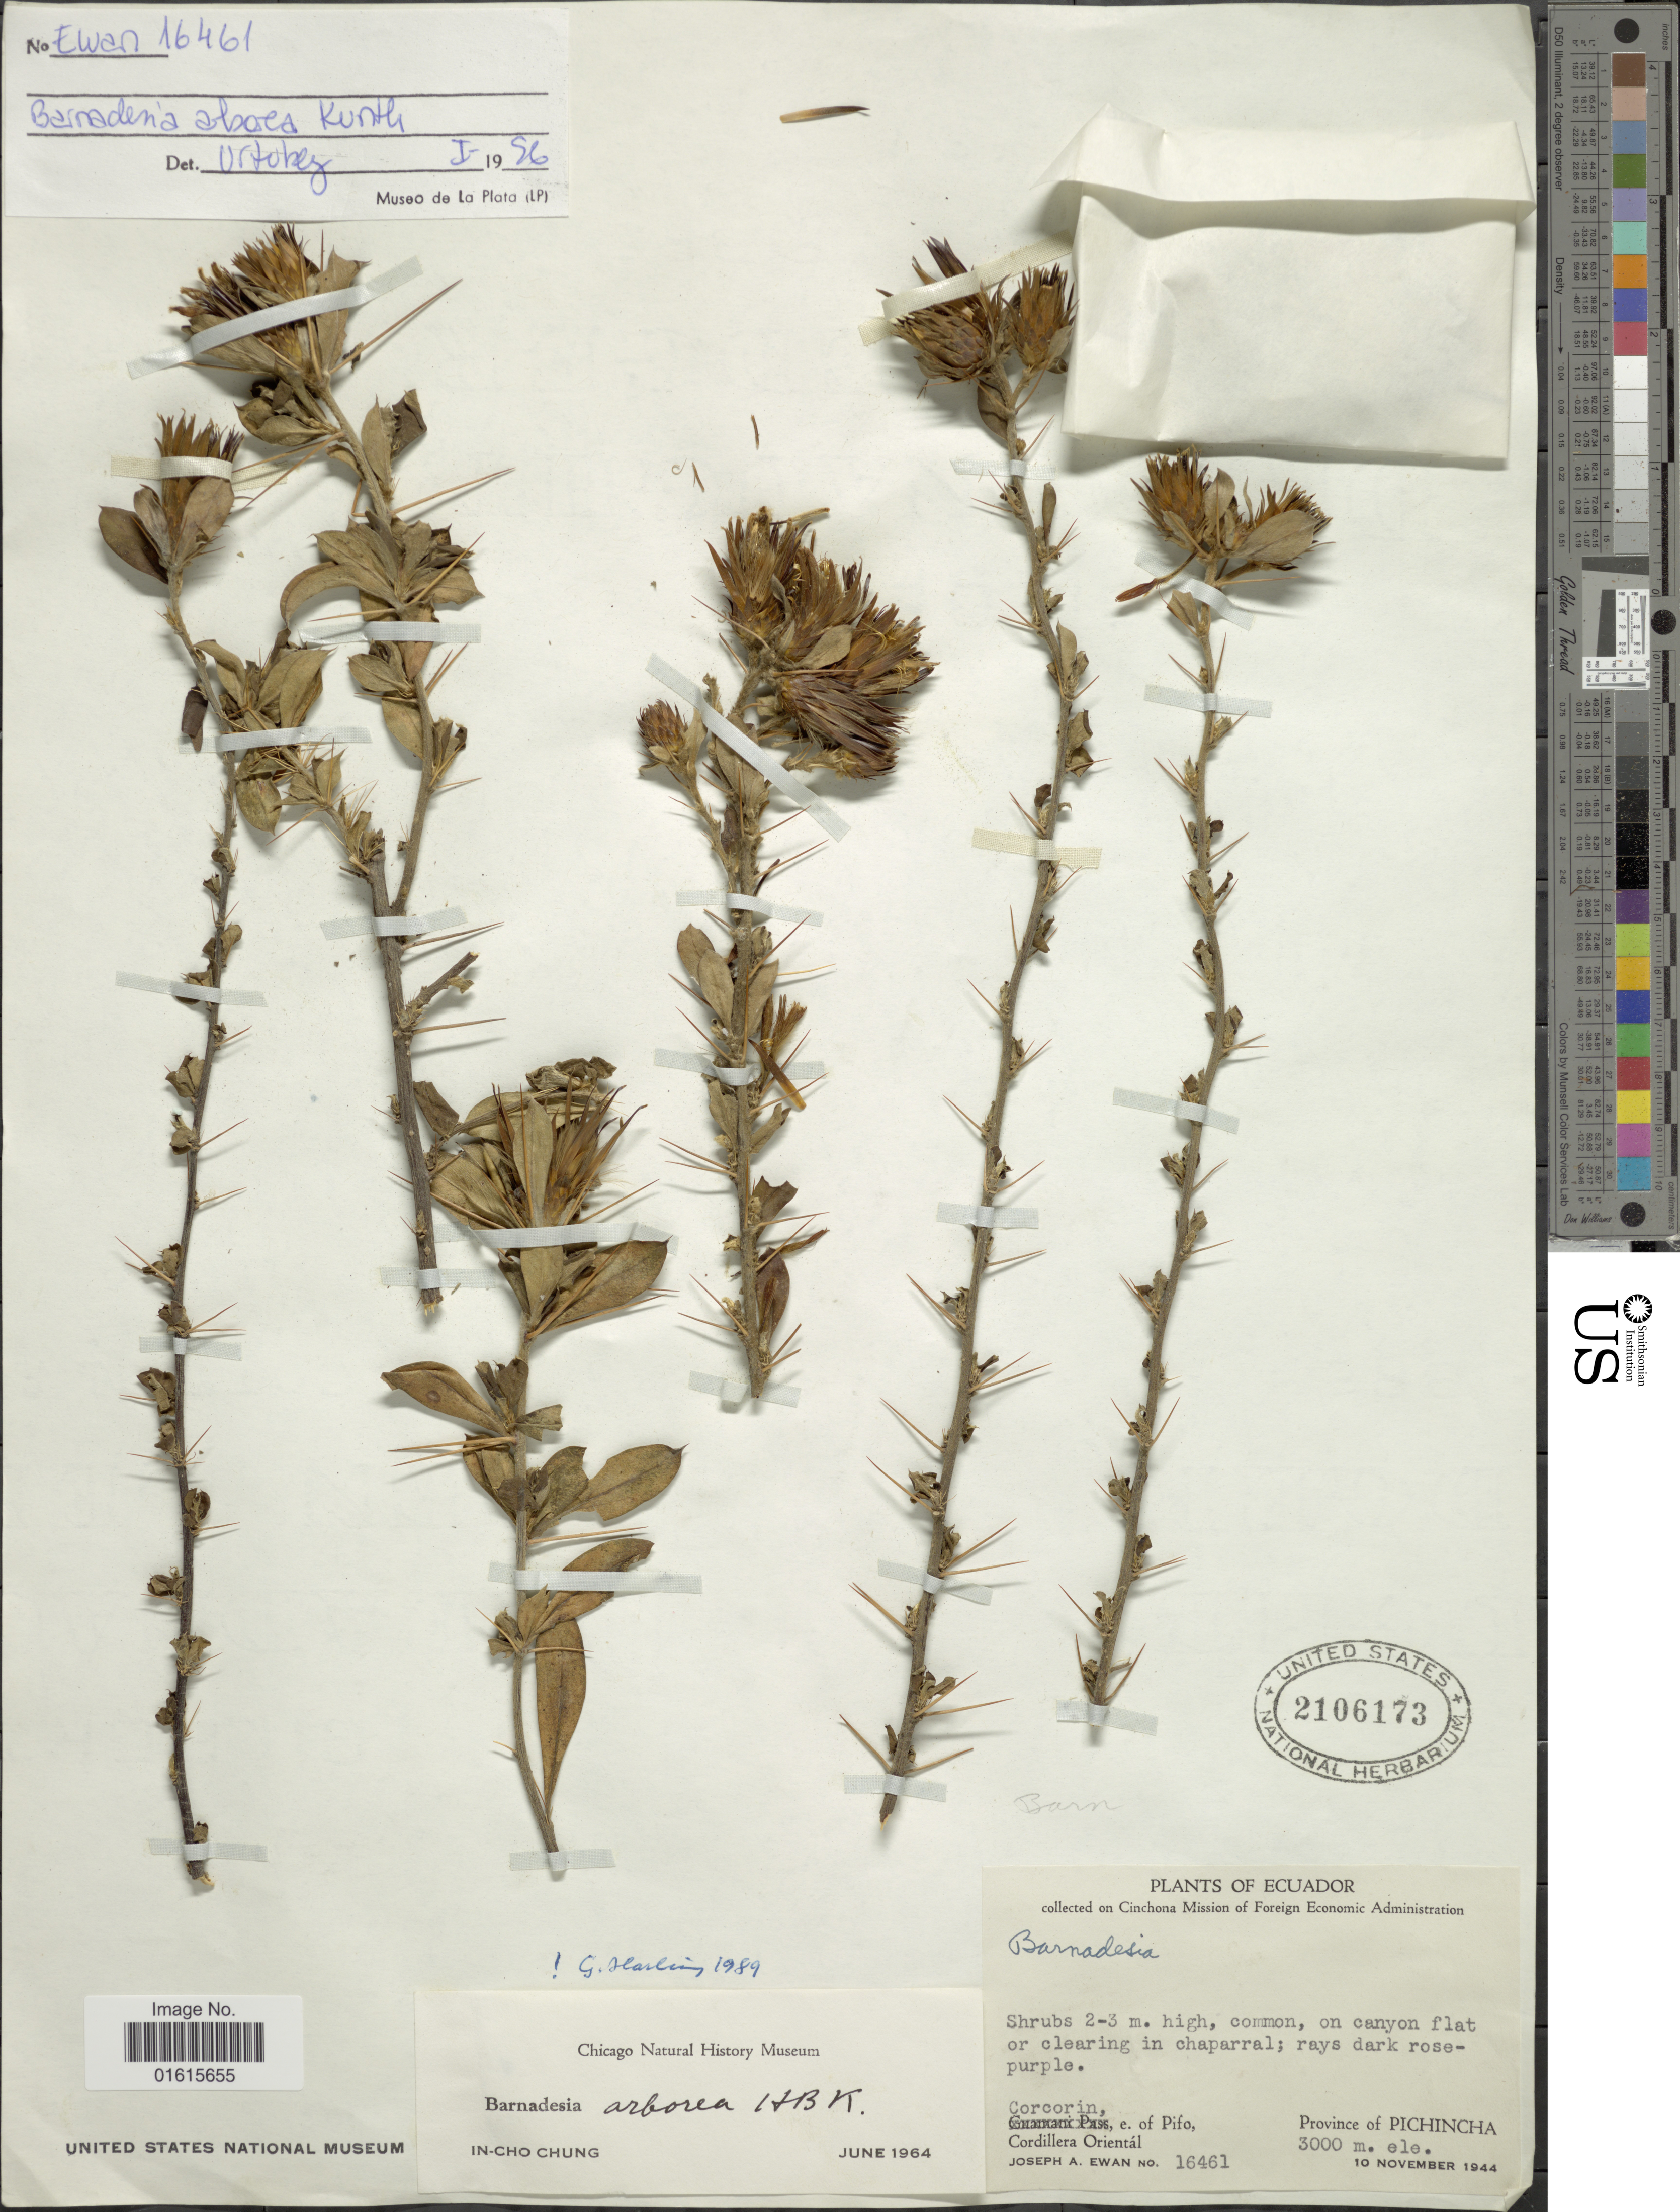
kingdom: Plantae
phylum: Tracheophyta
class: Magnoliopsida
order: Asterales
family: Asteraceae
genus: Barnadesia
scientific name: Barnadesia arborea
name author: Kunth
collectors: J. A. Ewan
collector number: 16461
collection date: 1944-11-10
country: Ecuador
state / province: Pichincha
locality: Corcorin, e. of Pifo, Cordillera Oriental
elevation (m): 3000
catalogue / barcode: US 2106173